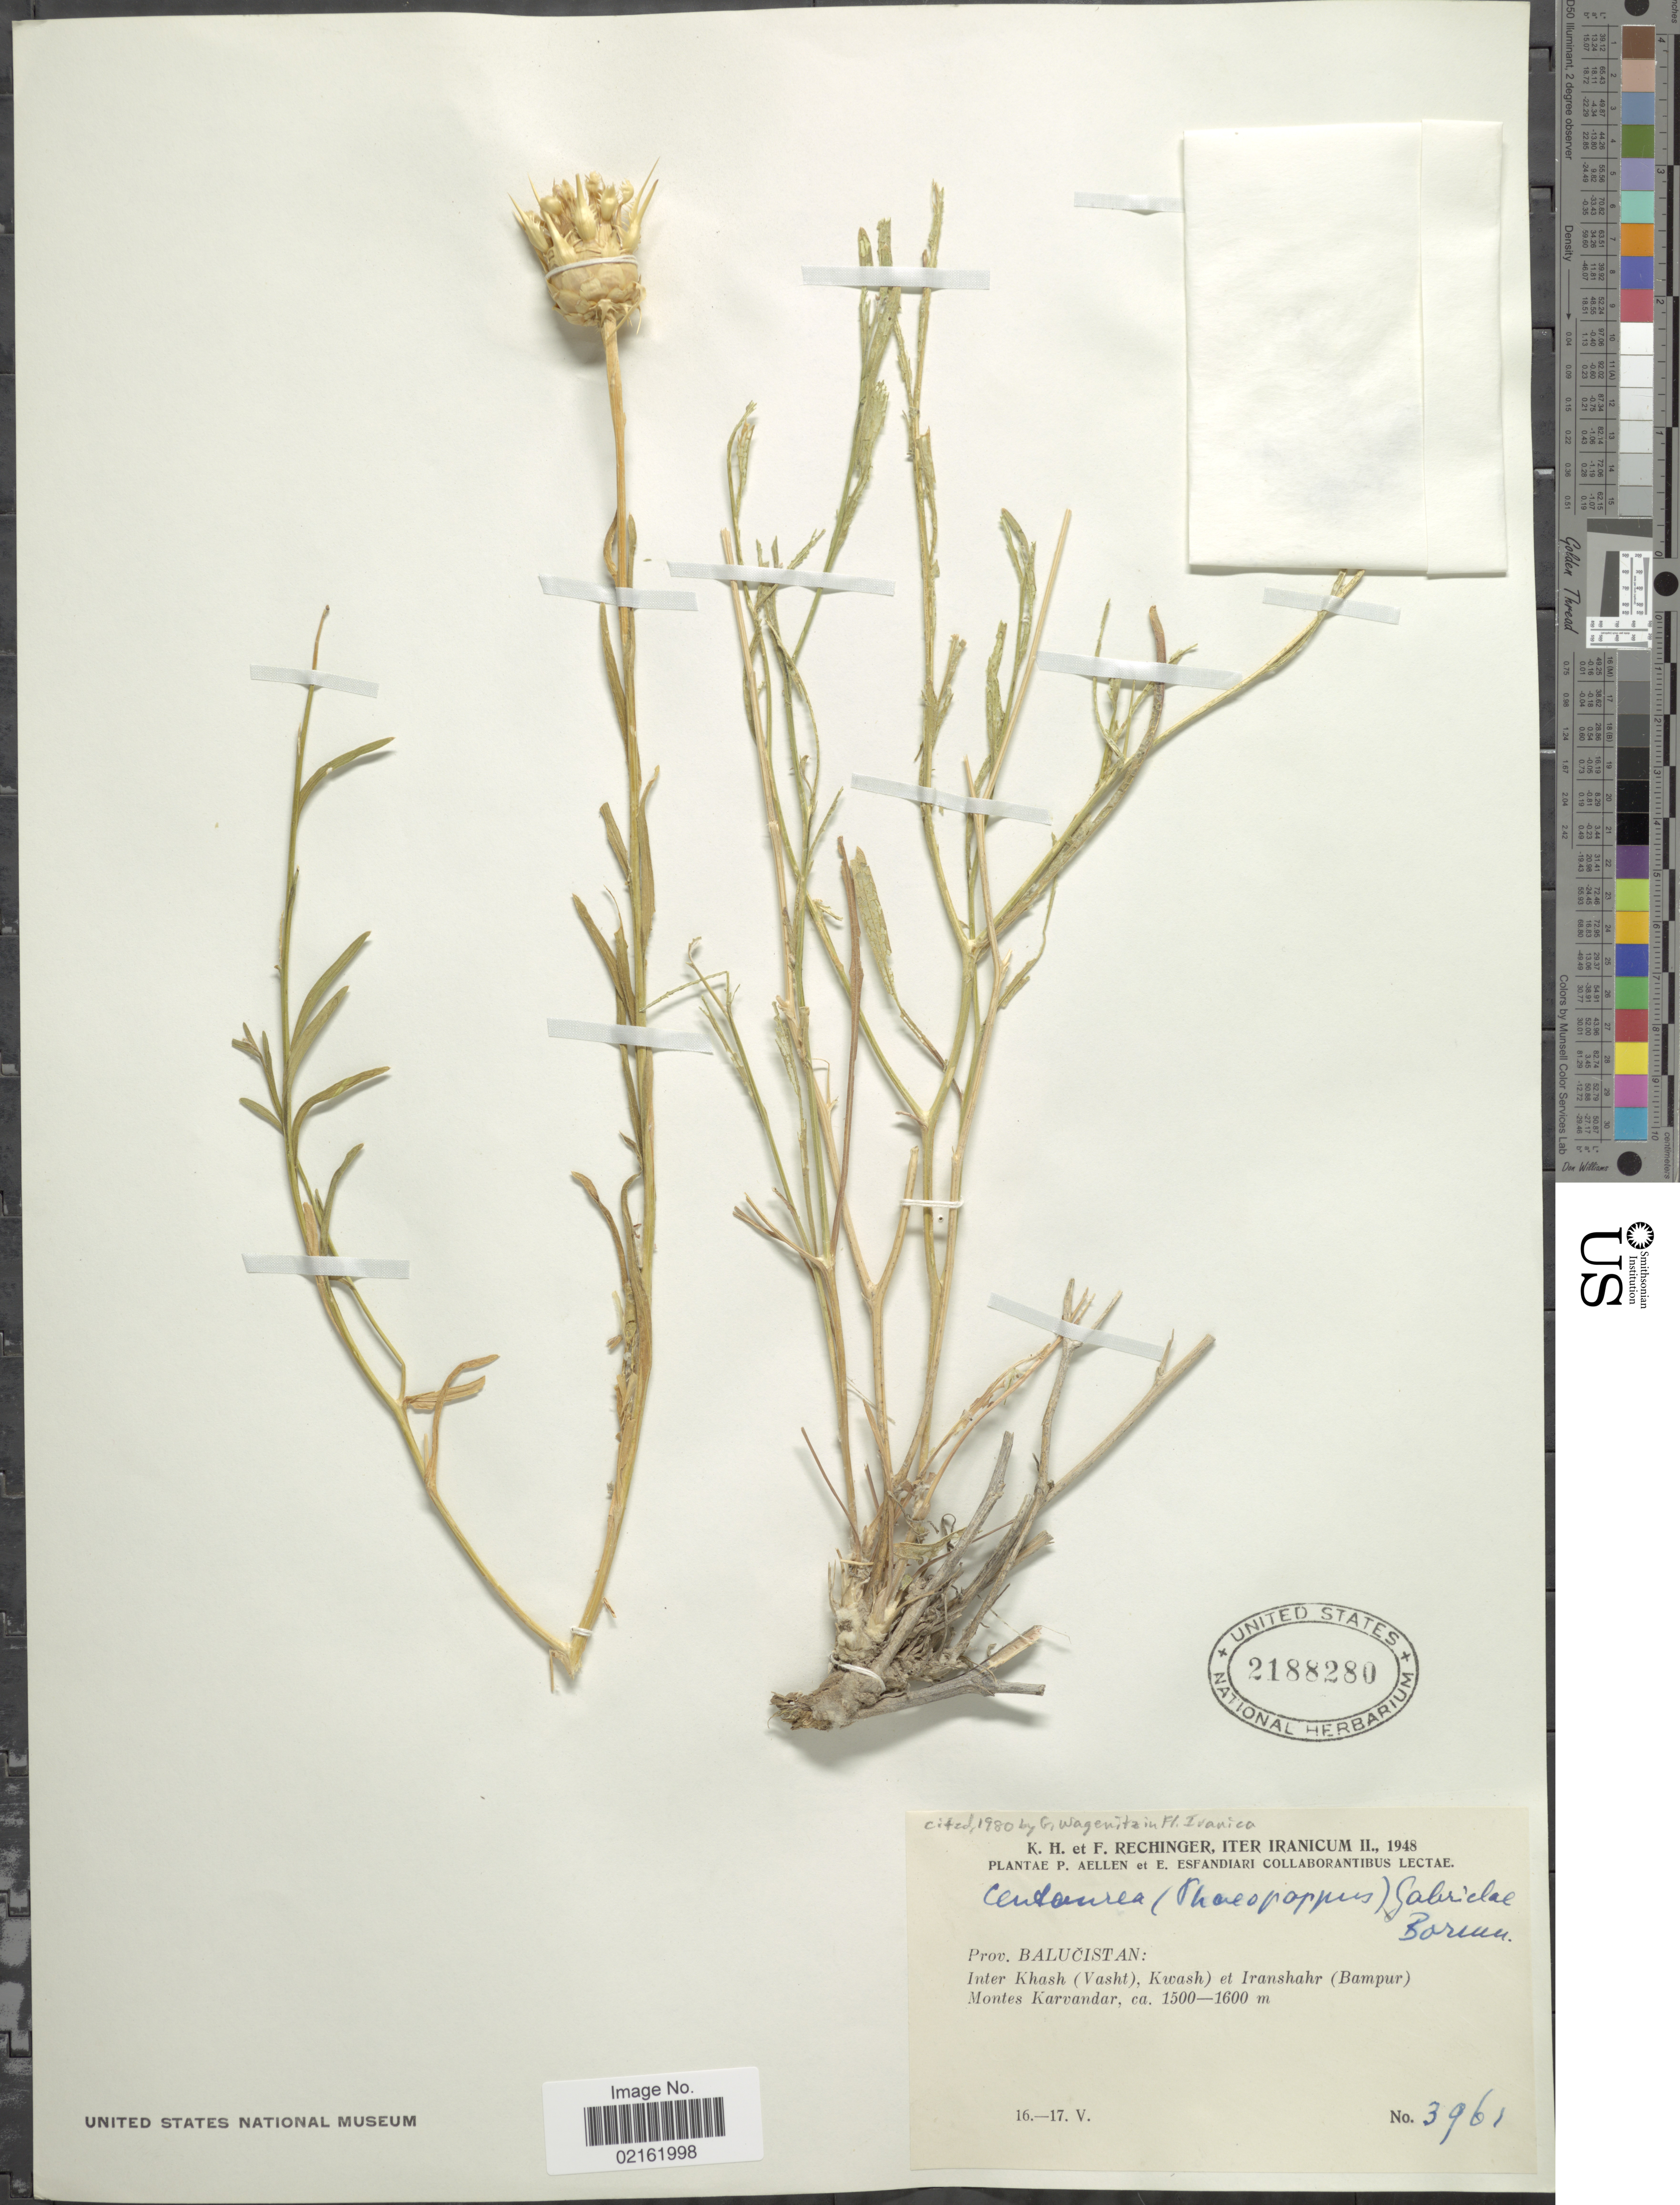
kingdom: Plantae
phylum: Tracheophyta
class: Magnoliopsida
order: Asterales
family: Asteraceae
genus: Centaurea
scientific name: Centaurea gabrielae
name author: (Bornm.) Wagenitz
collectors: K. H. Rechinger & F. Rechinger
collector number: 3961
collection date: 1948-05-16/1948-05-17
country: Iran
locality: Balucistan: Inter Khas (Vasht), Kwash) et Iranshahr (Bampur) Montes Karvandar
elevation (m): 1500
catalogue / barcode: US 2188280